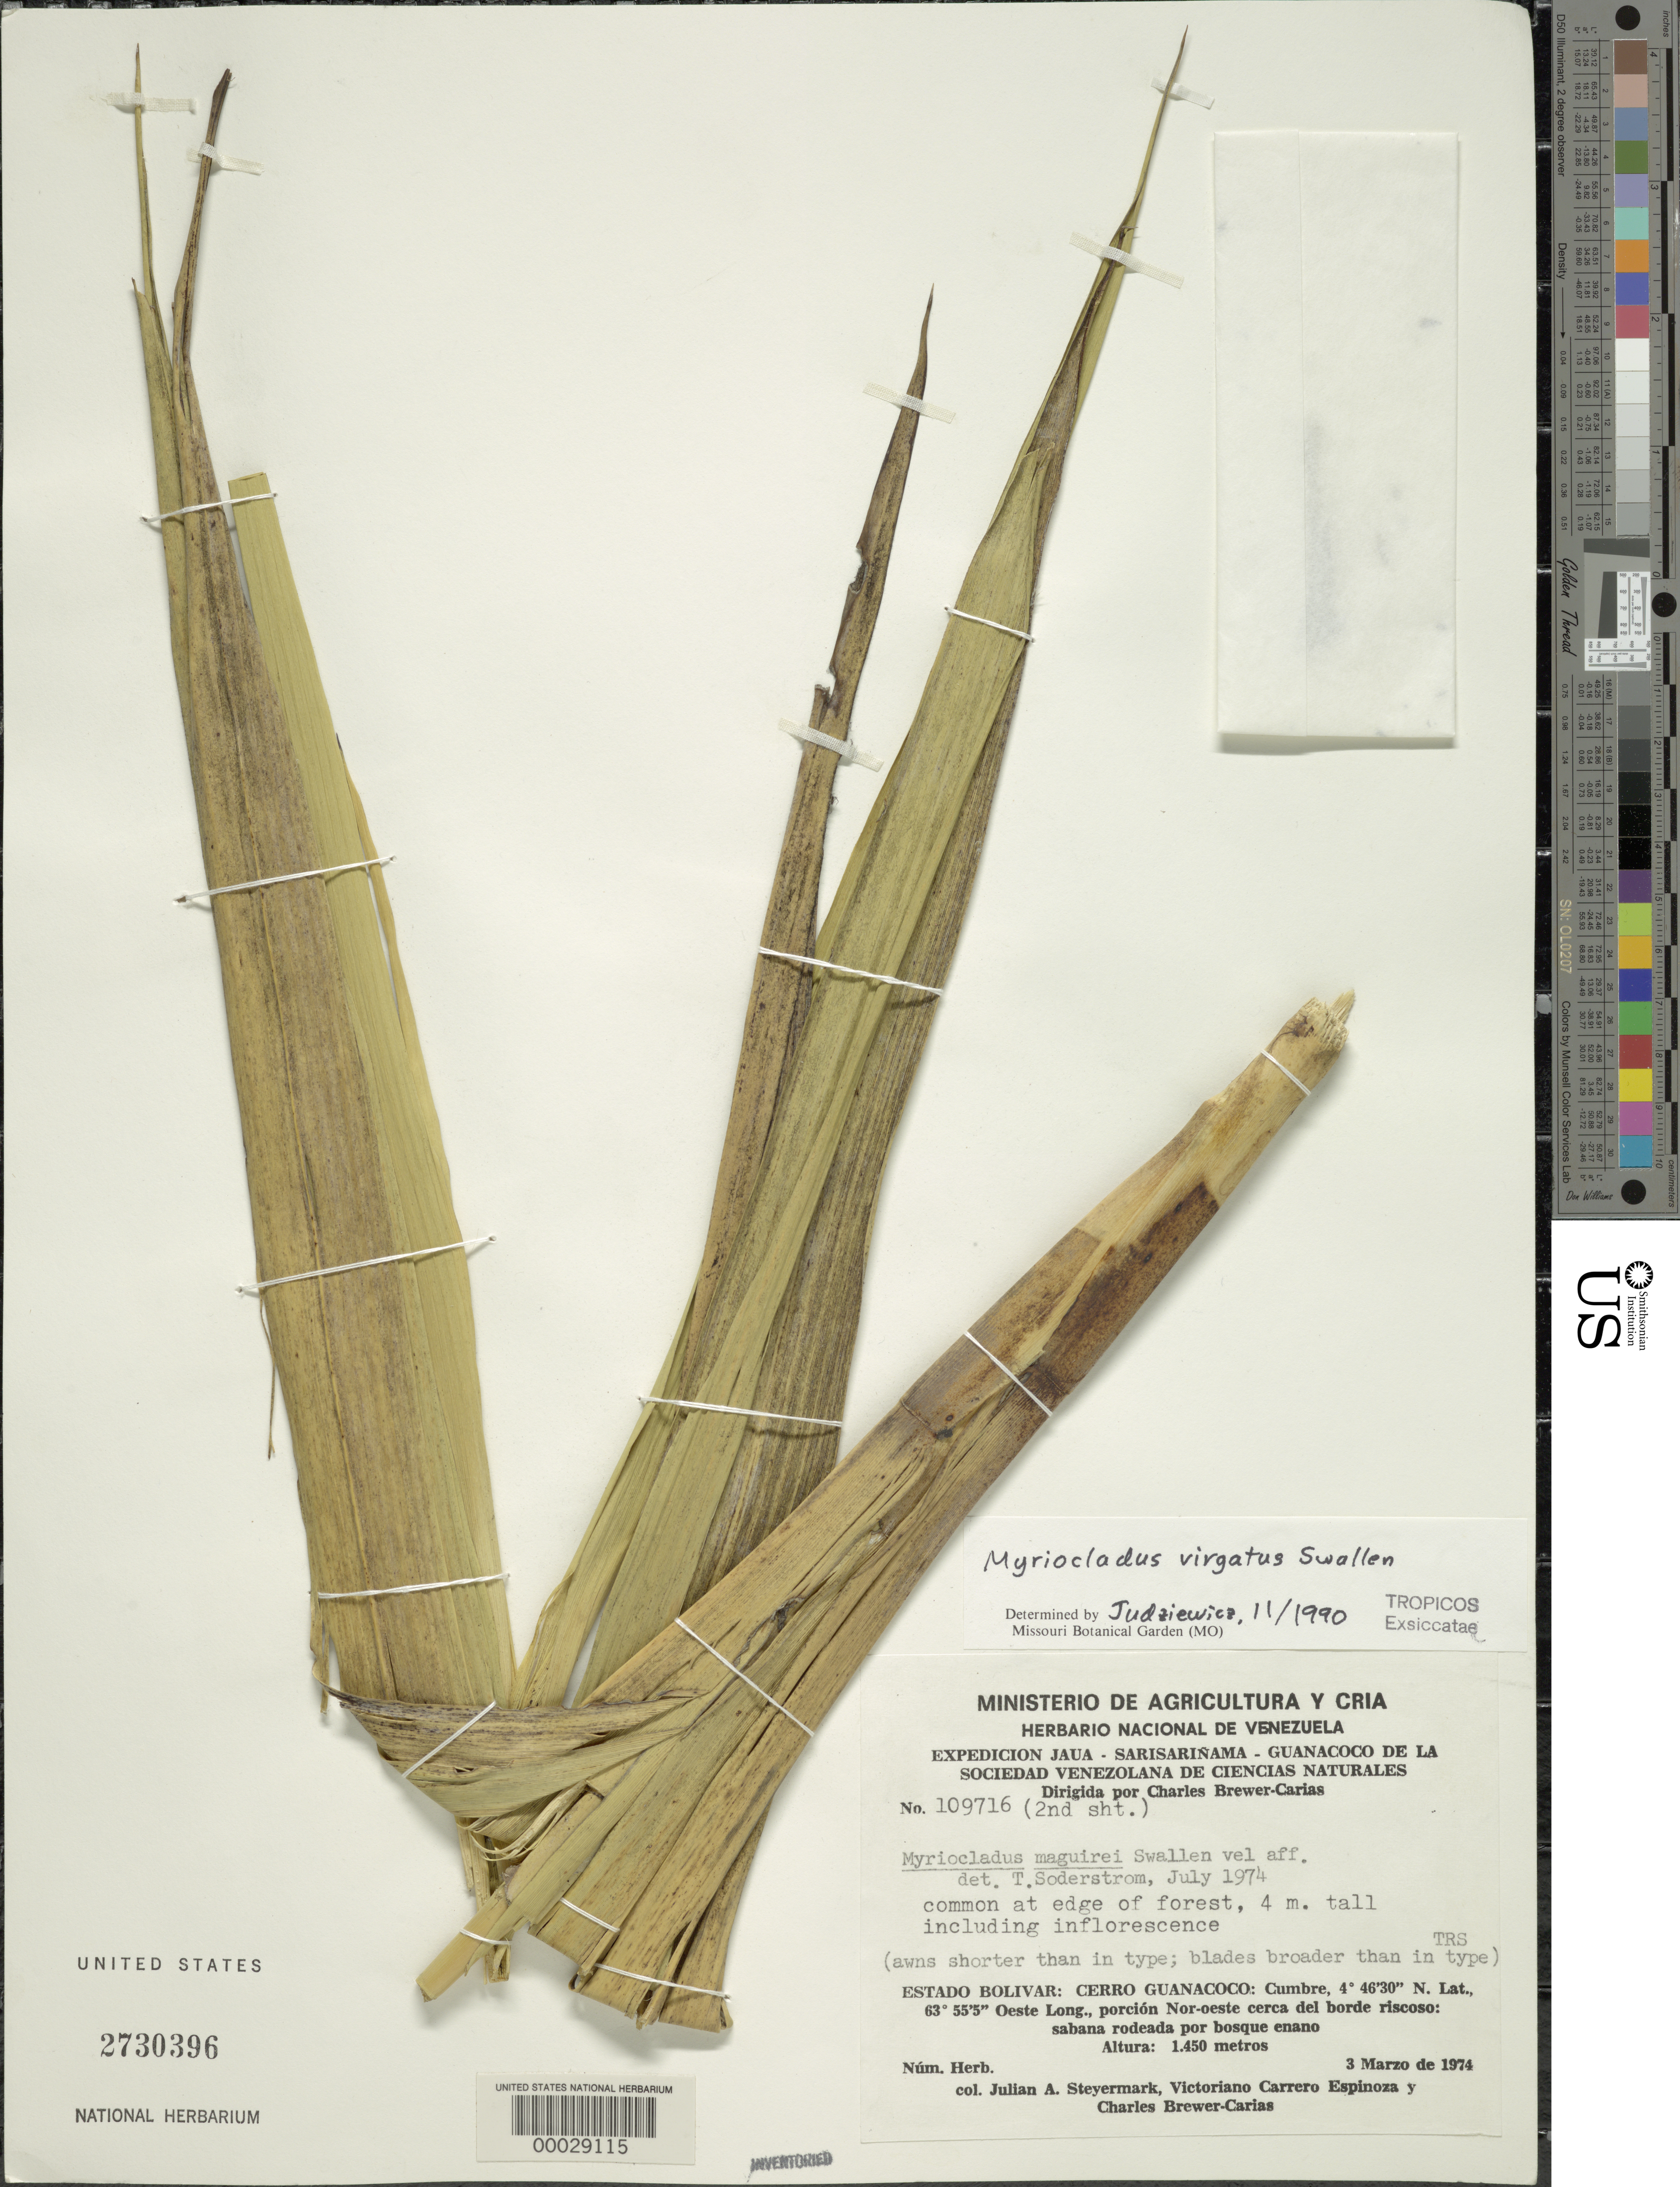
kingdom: Plantae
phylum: Tracheophyta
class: Liliopsida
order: Poales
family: Poaceae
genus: Myriocladus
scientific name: Myriocladus virgatus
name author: Swallen in Steyerm.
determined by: Judziewicz, E. J.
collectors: J. Steyermark, V. Carreño E. & C. Brewer-Carias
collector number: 109716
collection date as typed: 03 Mar 1974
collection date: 1974-03-03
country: Venezuela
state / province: Bolivar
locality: Cerro guanacoco, cumbre, porcion ne cerca del borde riscoso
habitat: Sabana rodeada por bosque enano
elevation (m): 1450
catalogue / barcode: US 2730396